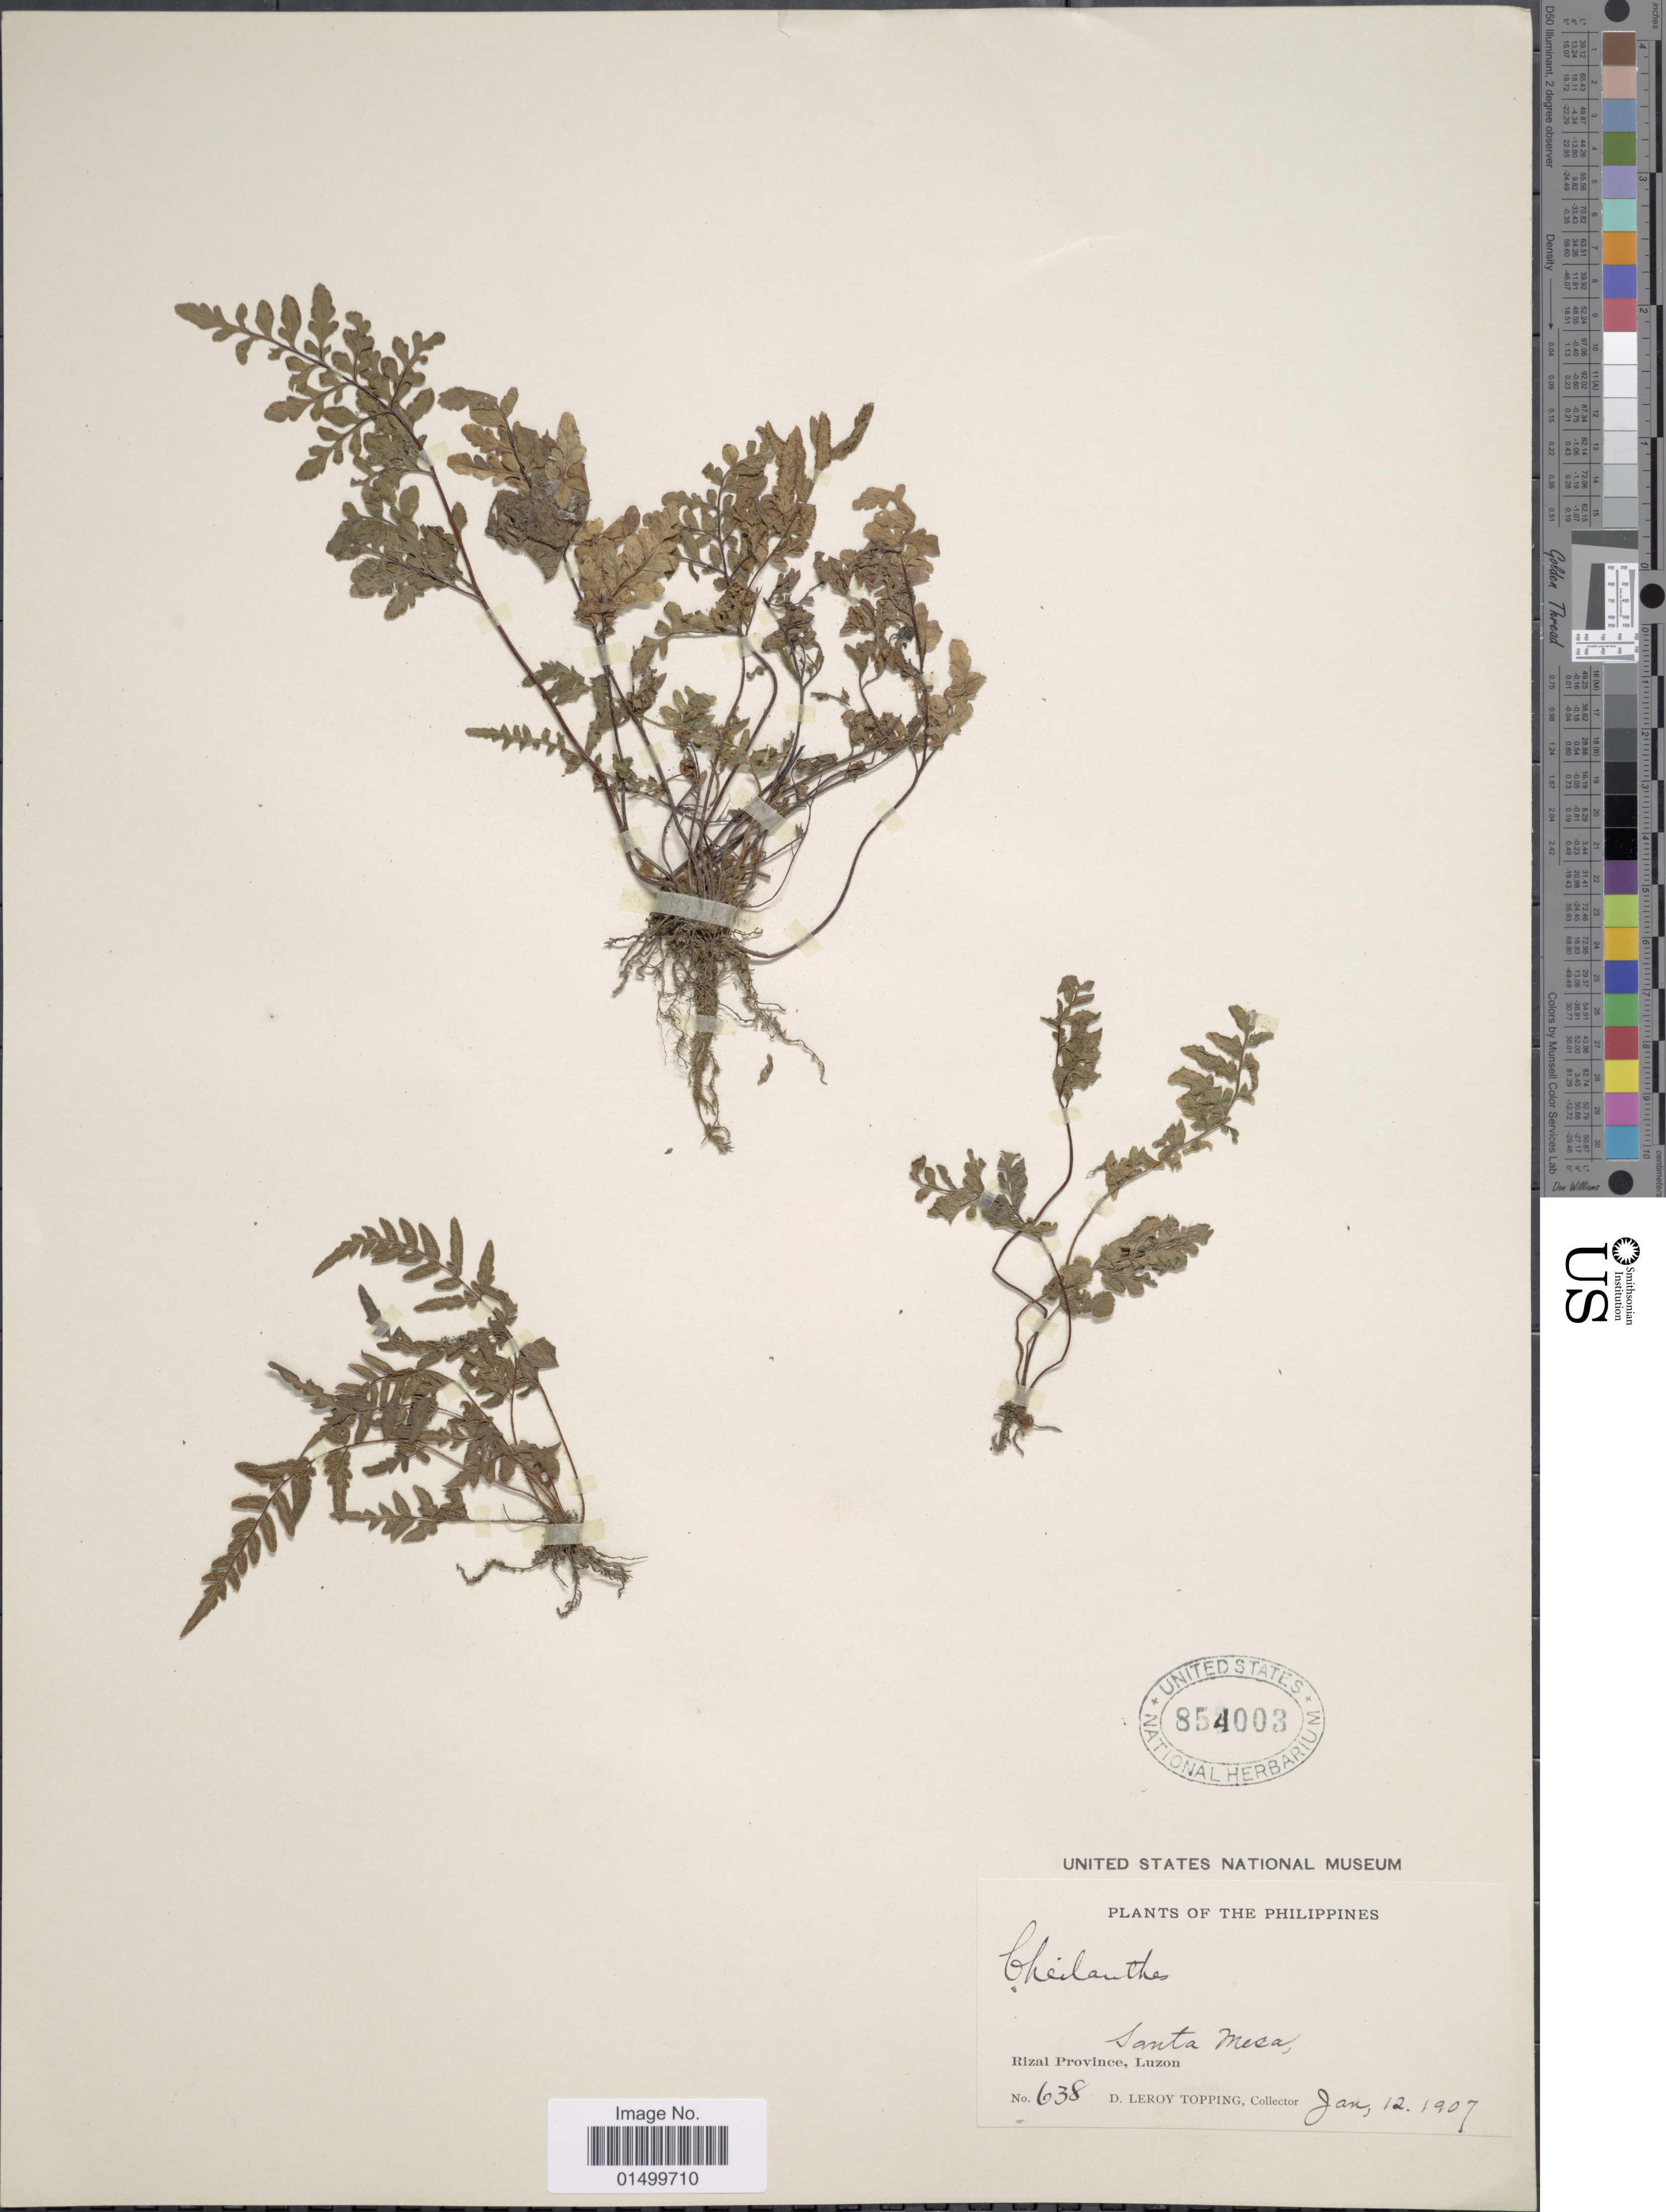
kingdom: Plantae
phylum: Tracheophyta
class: Polypodiopsida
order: Polypodiales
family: Pteridaceae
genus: Cheilanthes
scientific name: Cheilanthes hirsuta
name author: Link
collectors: D. L. Topping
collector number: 638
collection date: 1907-01-12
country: Philippines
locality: Santa Mesa, Rizal Province, Luzon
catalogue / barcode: US 854003